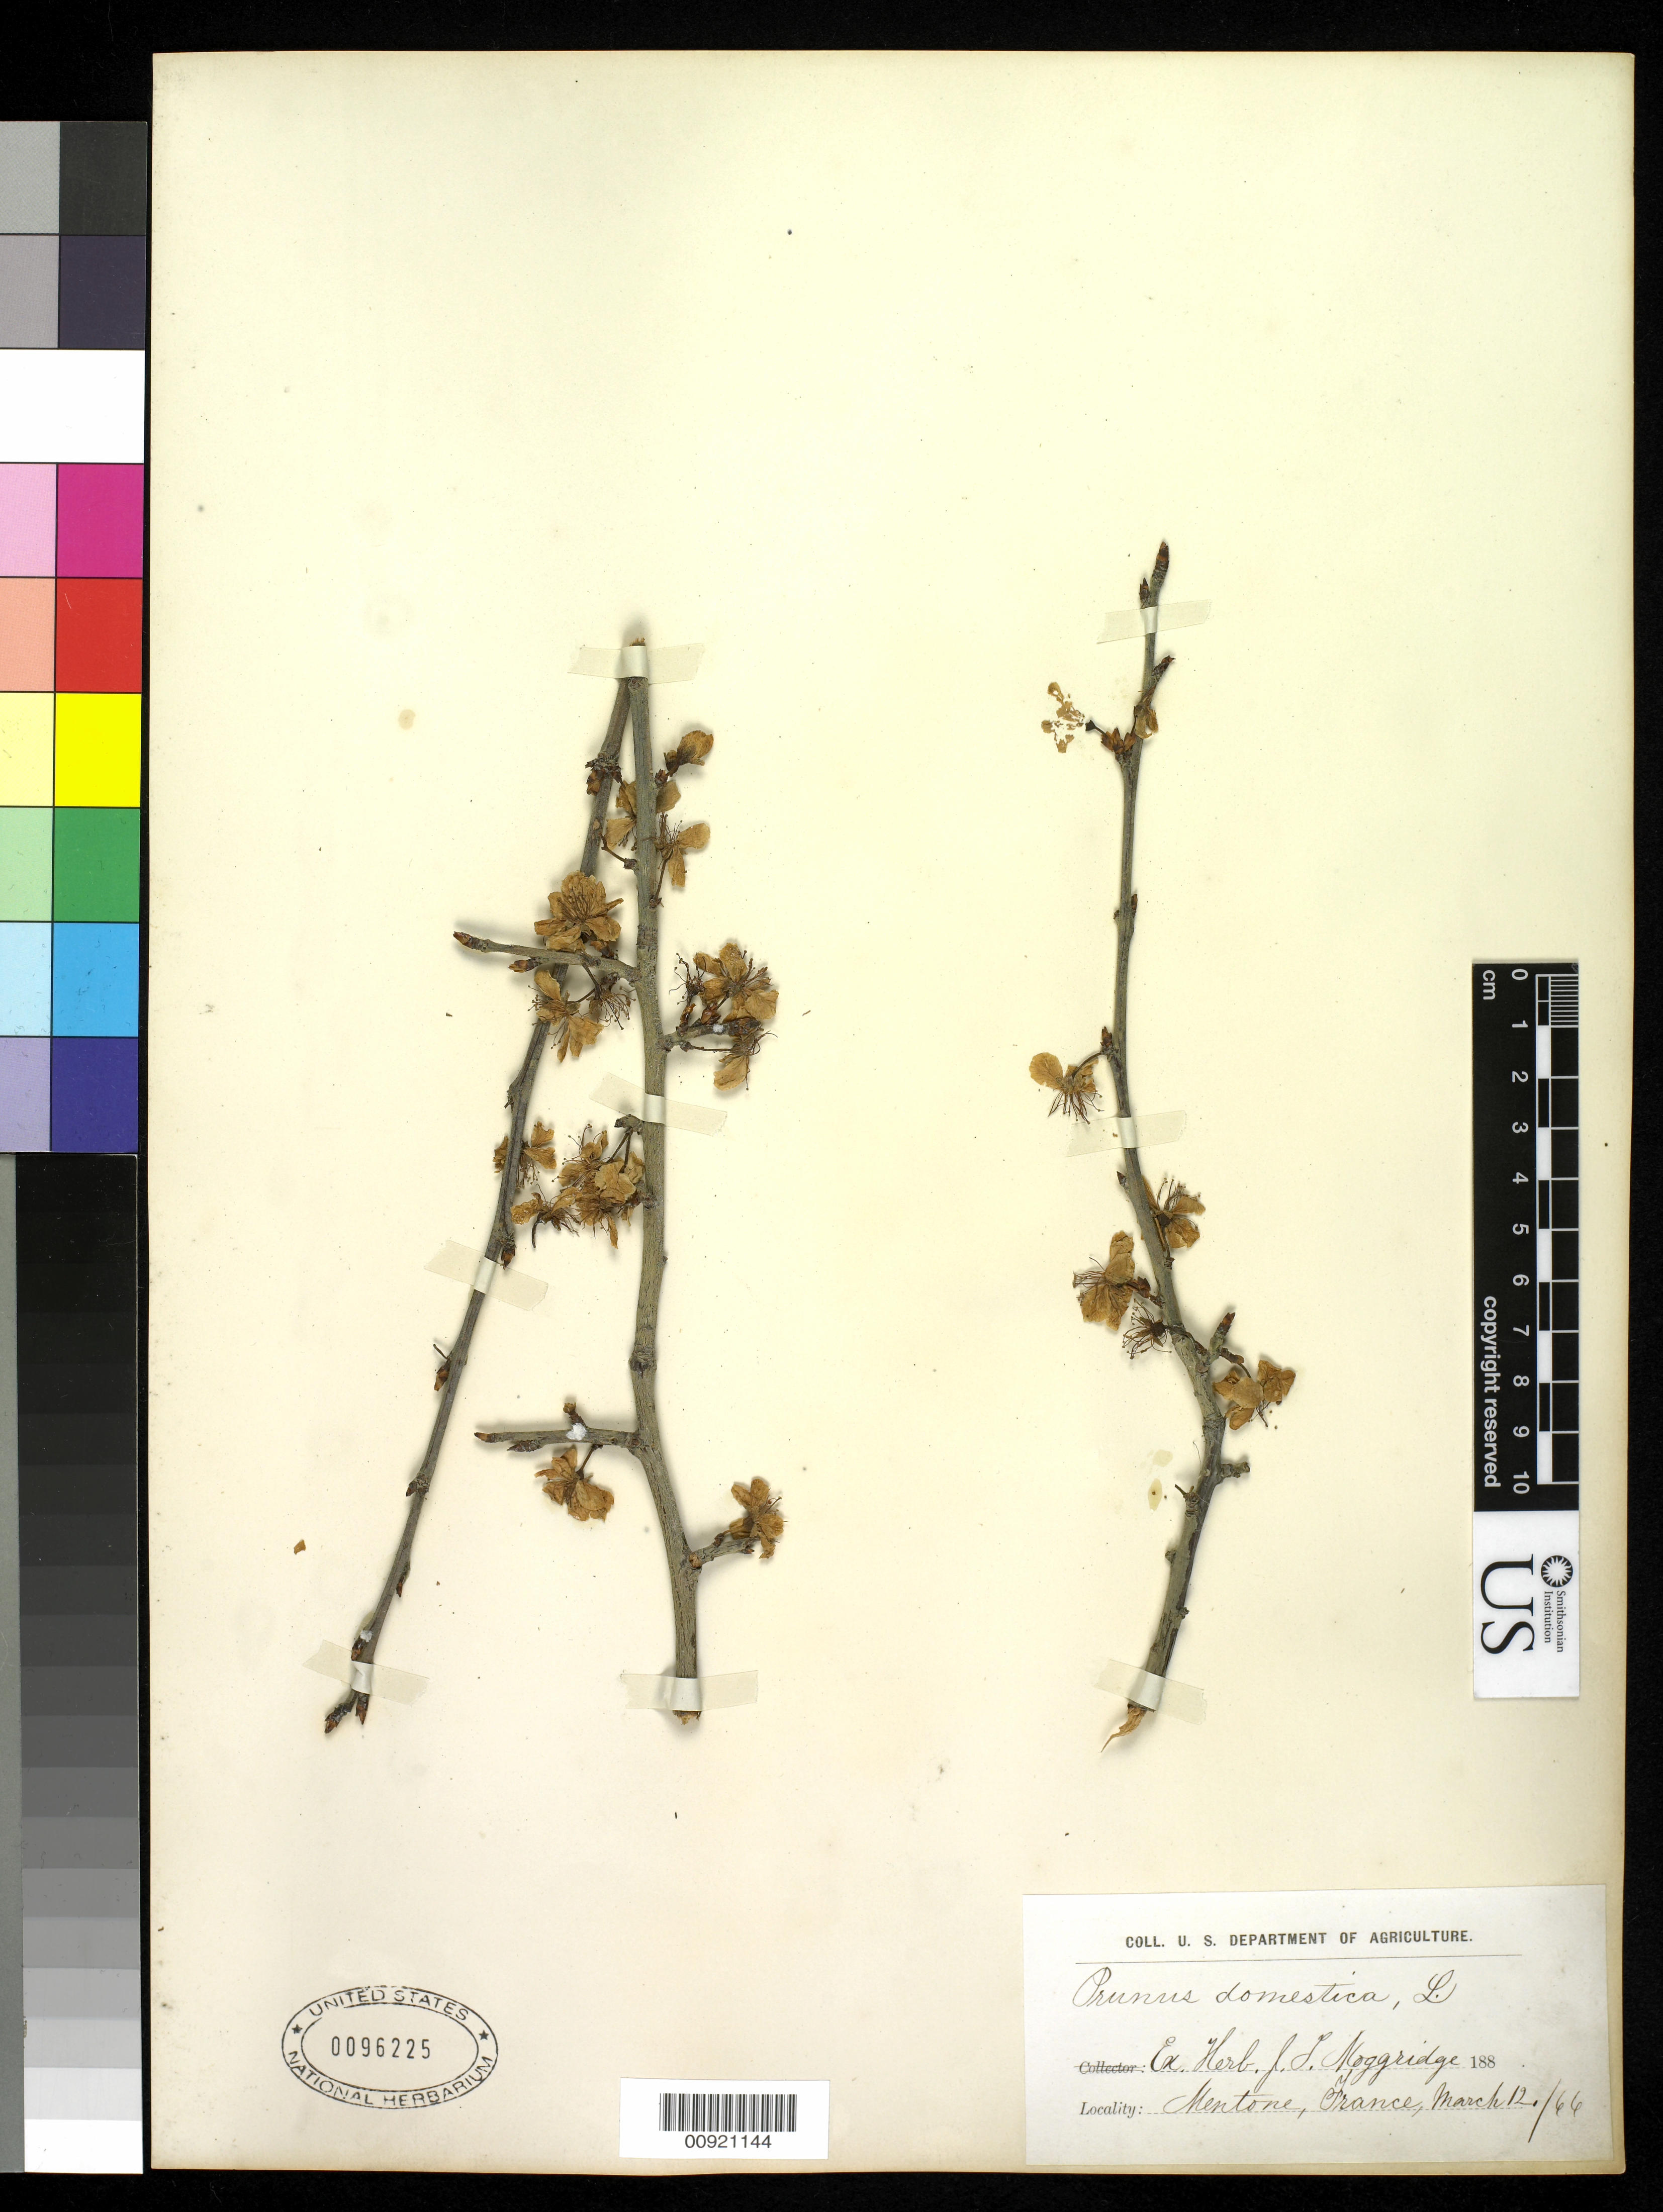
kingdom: Plantae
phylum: Tracheophyta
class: Magnoliopsida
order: Rosales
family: Rosaceae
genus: Prunus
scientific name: Prunus domestica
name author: L.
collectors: J. T. Moggridge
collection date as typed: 12 Mar 1866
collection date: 1866-03-12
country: France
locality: Mentone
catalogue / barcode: US 96225